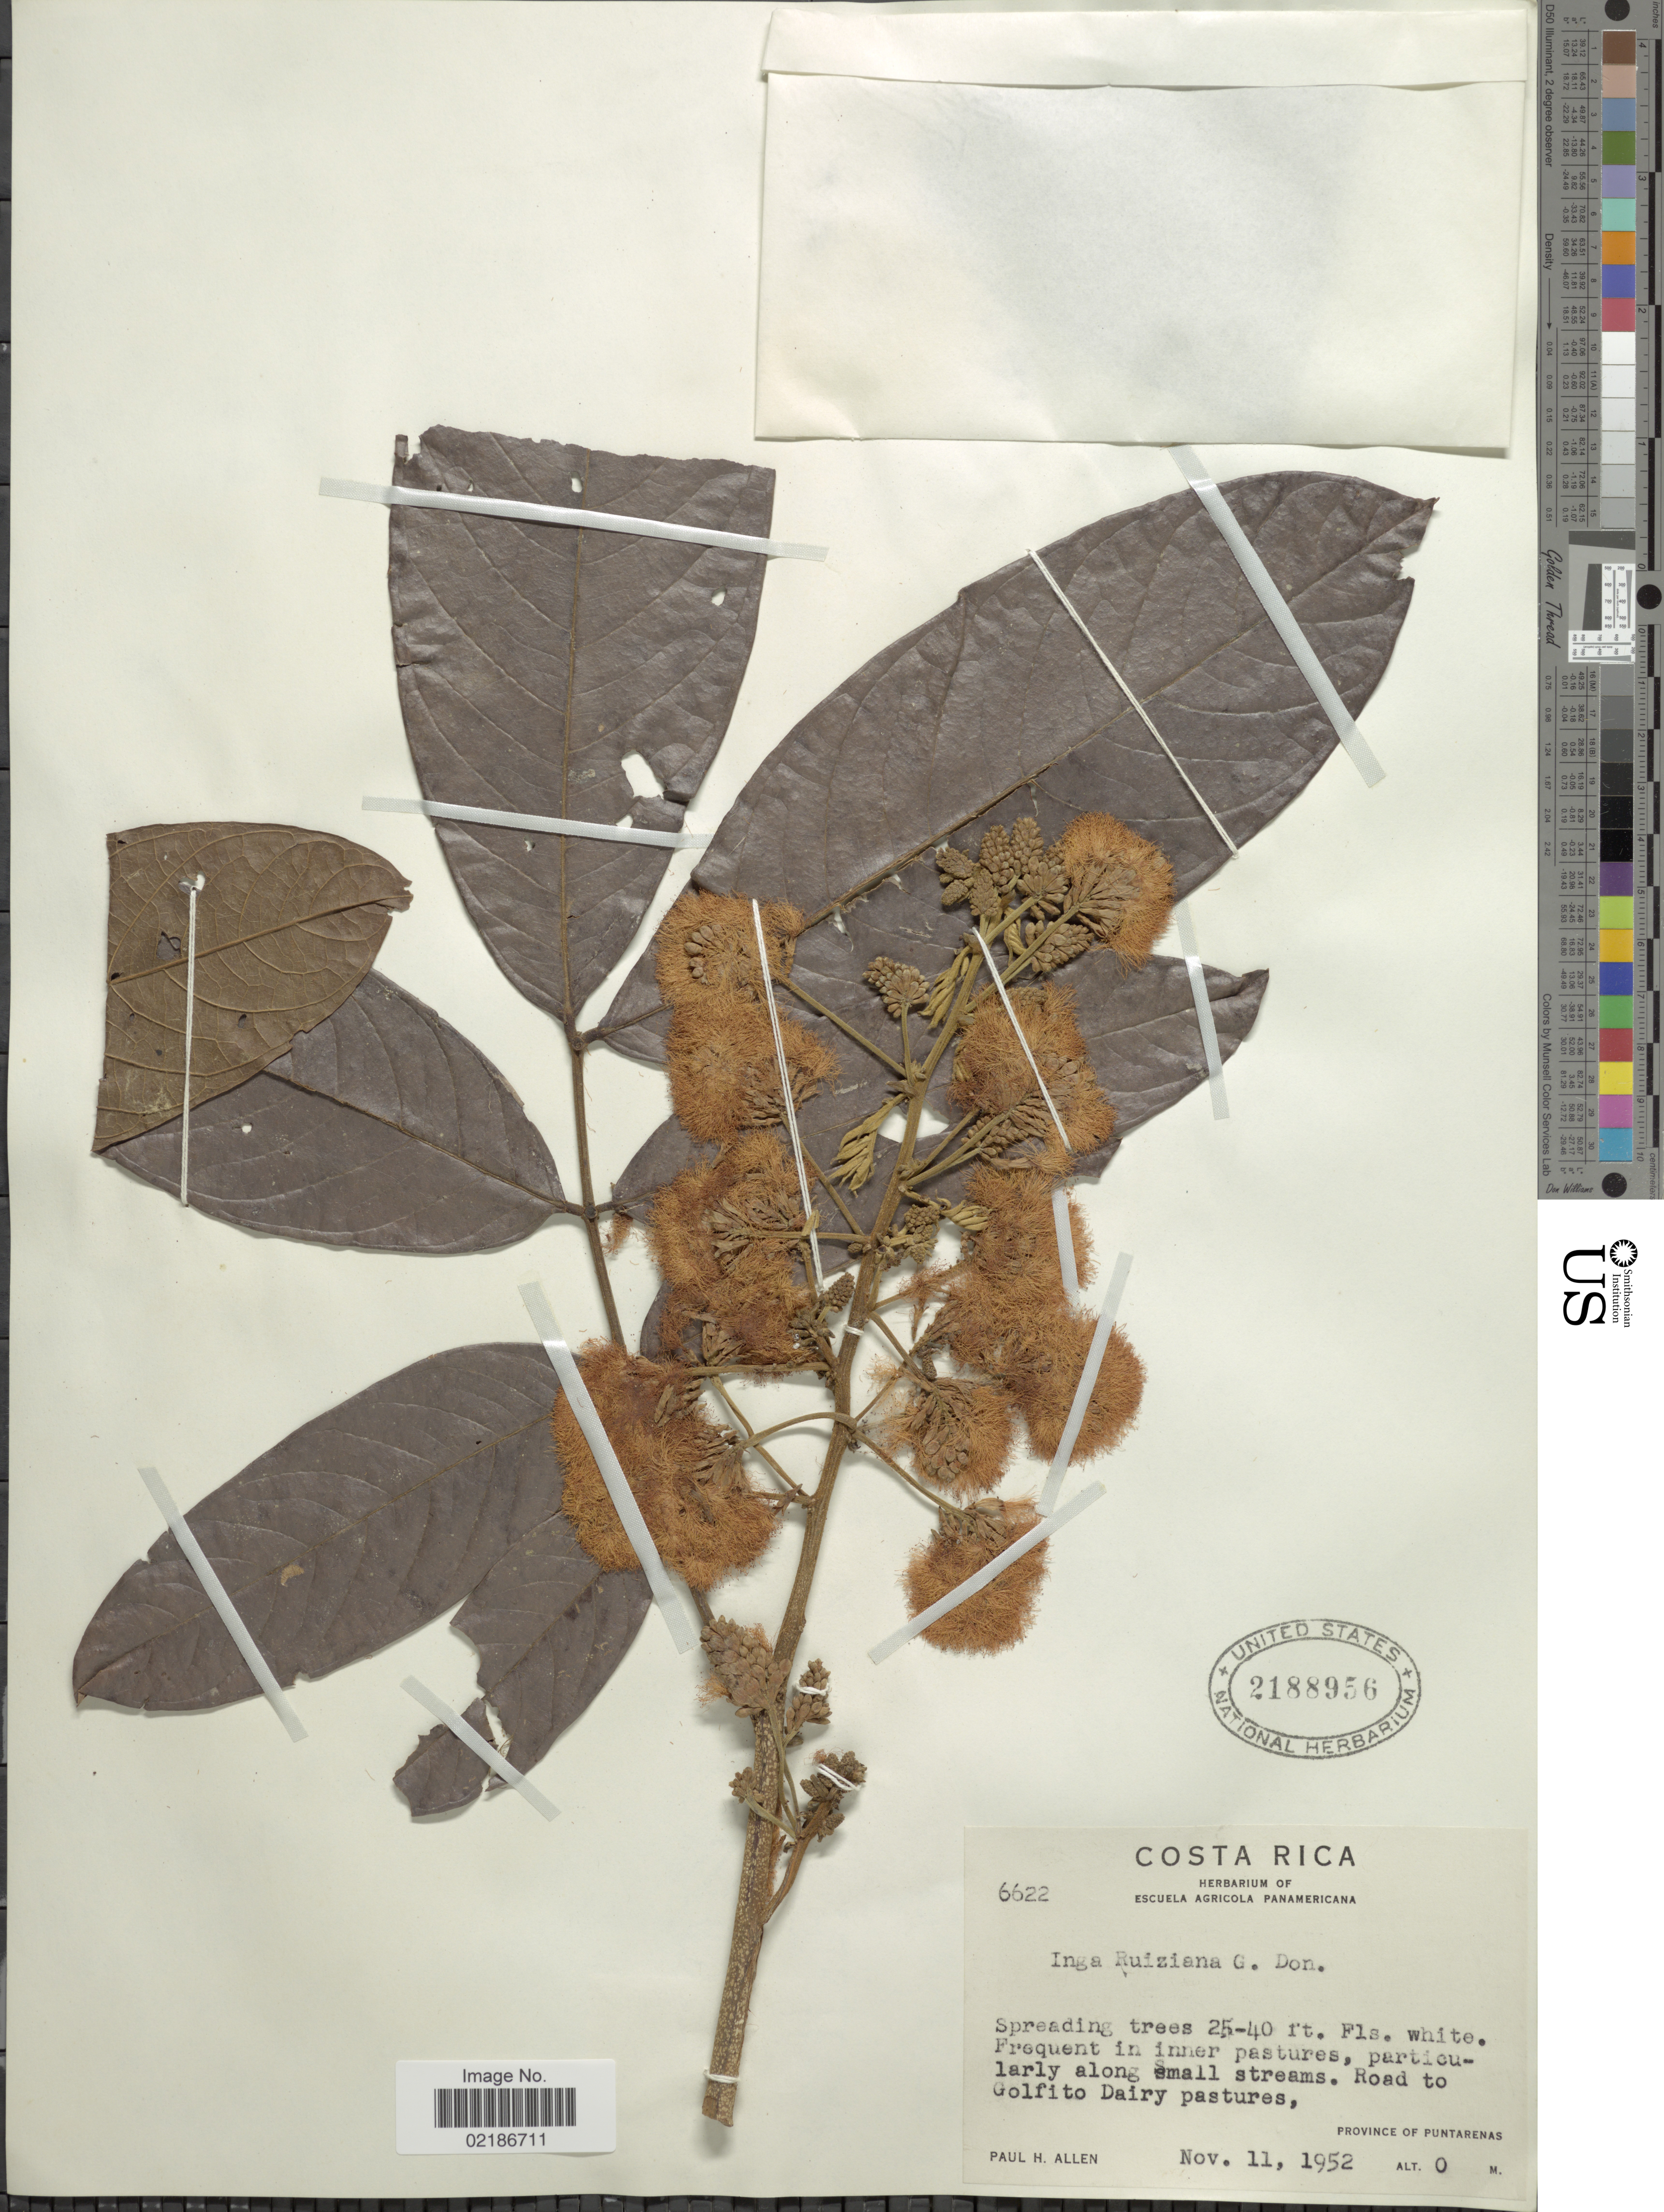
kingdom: Plantae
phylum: Tracheophyta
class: Magnoliopsida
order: Fabales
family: Fabaceae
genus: Inga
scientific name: Inga ruiziana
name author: G. Don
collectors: P. H. Allen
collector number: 6622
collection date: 1952-11-11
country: Costa Rica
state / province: Puntarenas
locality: Road to Golfito Dairy pastures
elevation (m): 0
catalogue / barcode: US 2188956